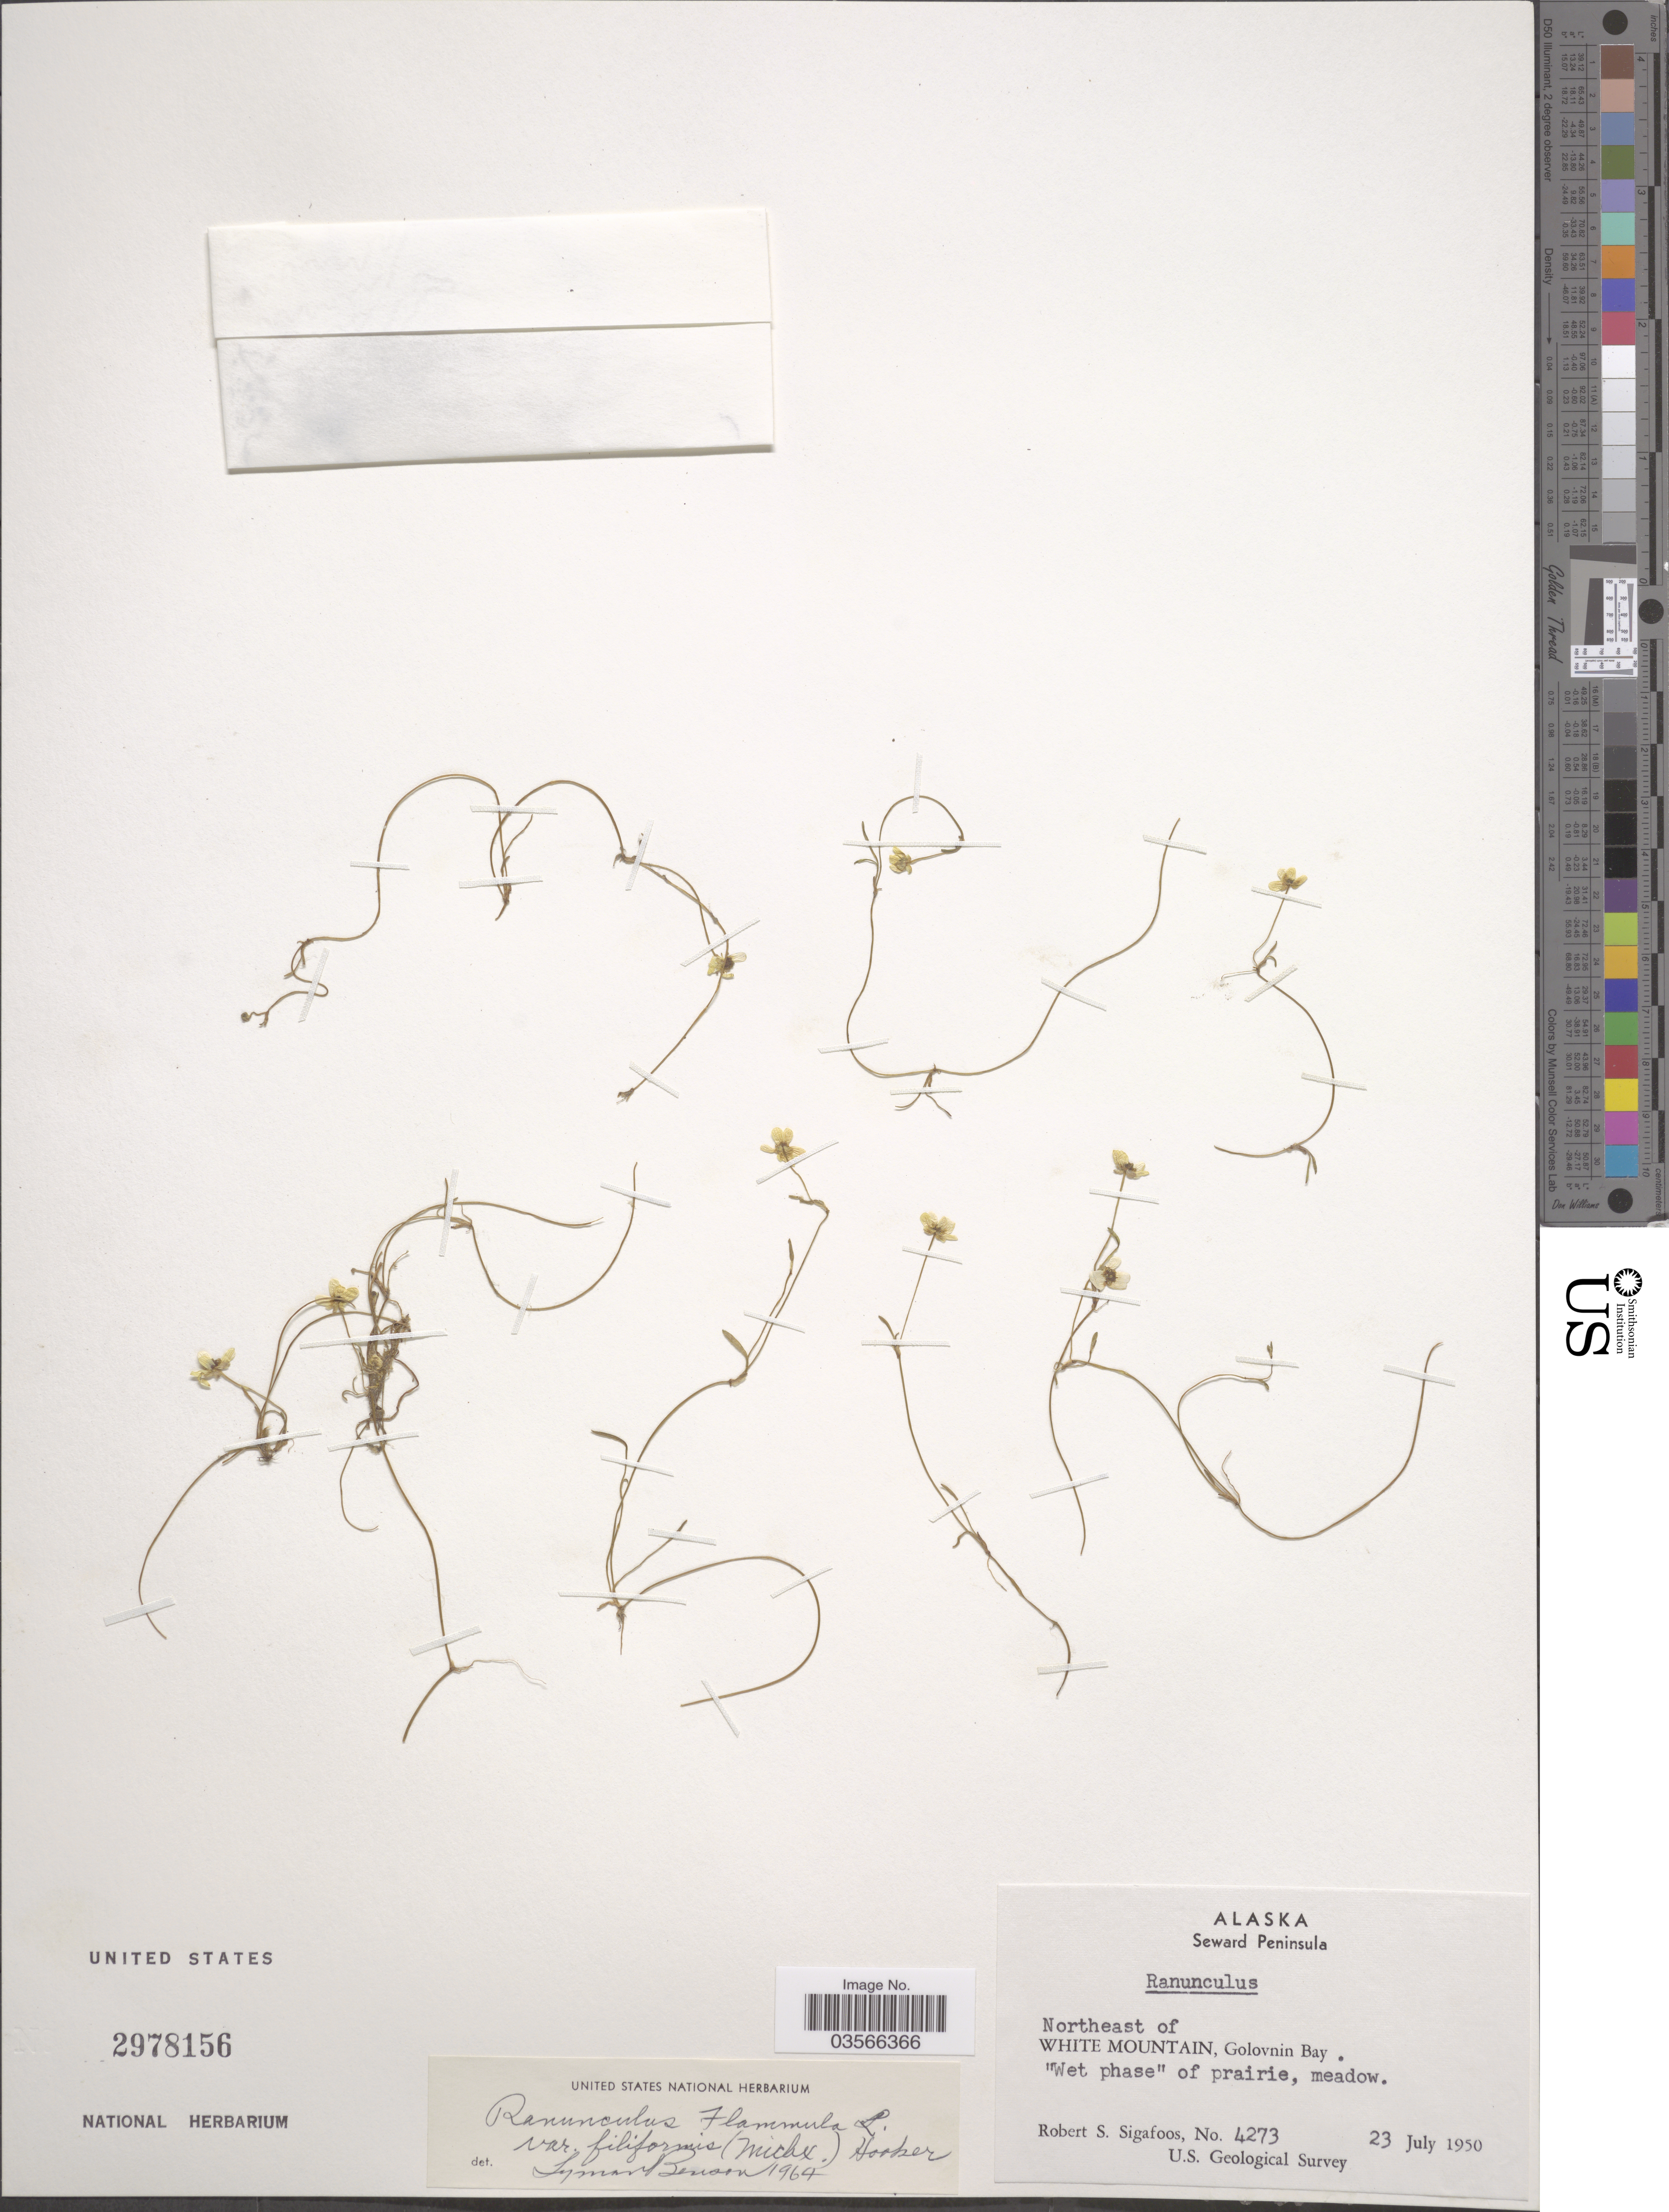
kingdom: Plantae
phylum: Tracheophyta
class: Magnoliopsida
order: Ranunculales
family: Ranunculaceae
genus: Ranunculus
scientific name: Ranunculus flammula var. filiformis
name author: (Michx.) Hook.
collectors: R. Sigafoos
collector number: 4273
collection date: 1950-07-23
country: United States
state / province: Alaska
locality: Seward Peninsula. Northeast of White Mountain, Golovnin Bay.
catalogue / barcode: US 2978156